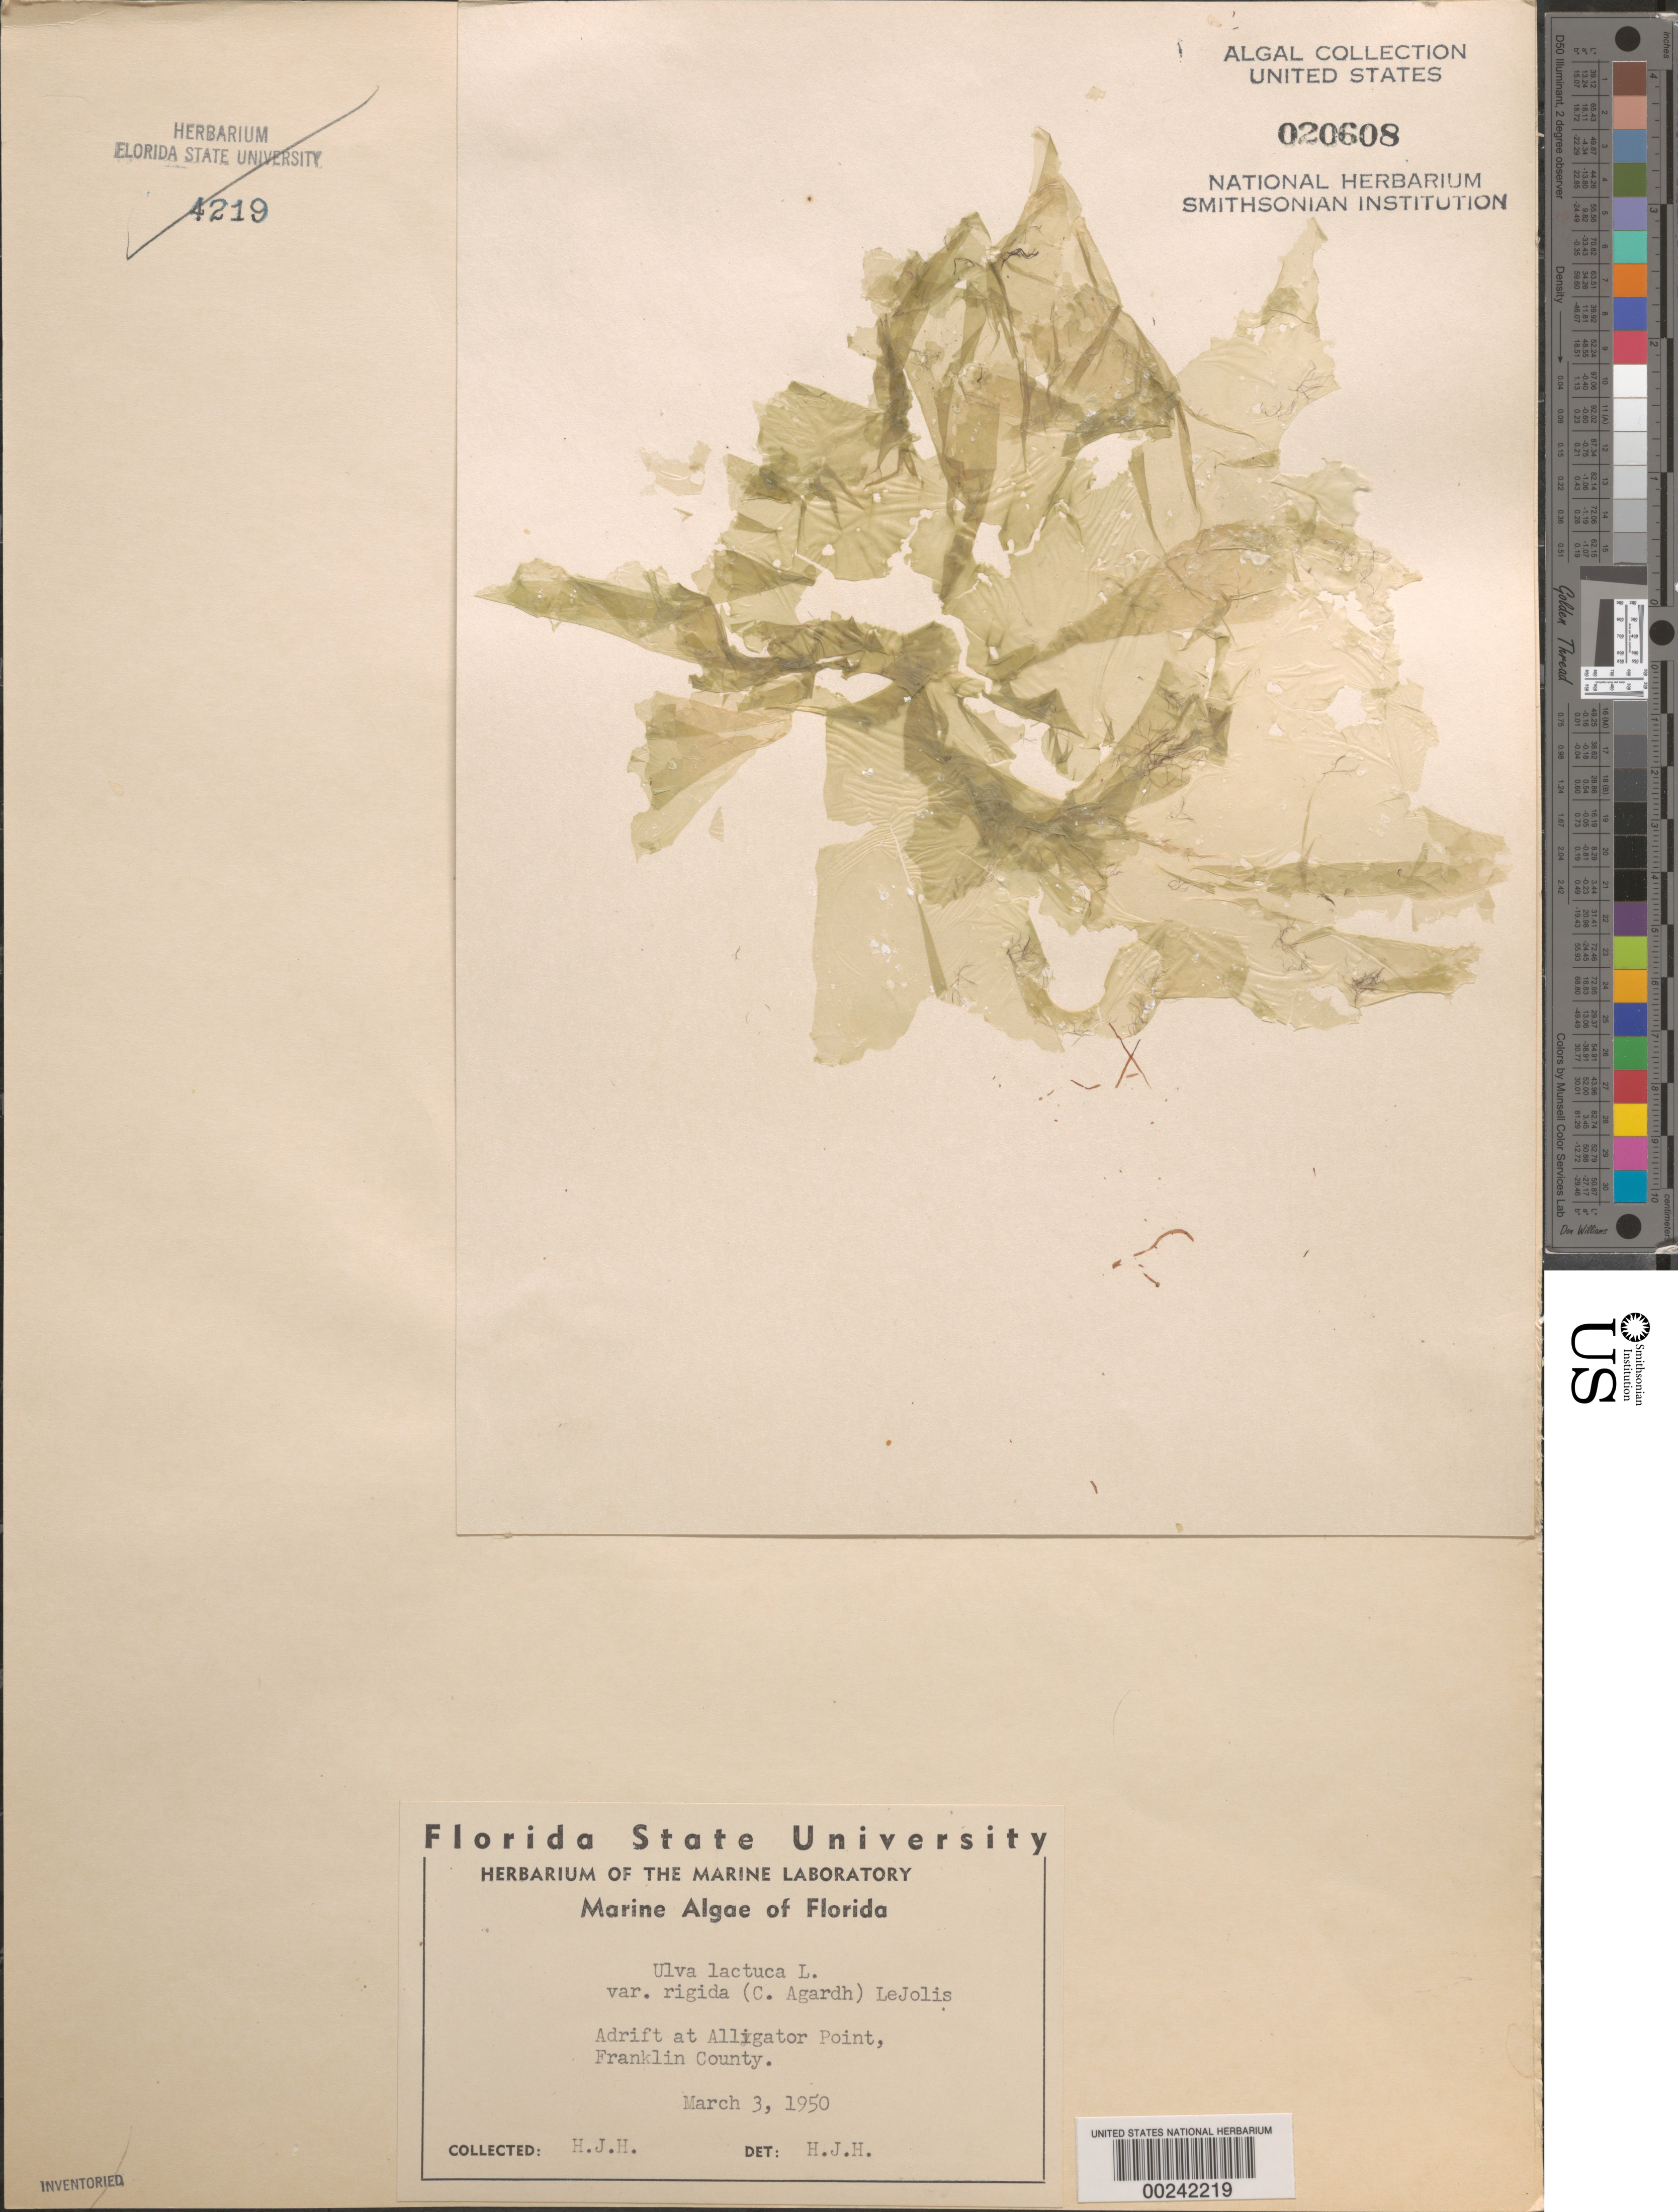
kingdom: Plantae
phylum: Chlorophyta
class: Ulvophyceae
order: Ulvales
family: Ulvaceae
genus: Ulva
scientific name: Ulva lactuca var. rigida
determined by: Humm, Harold J.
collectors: H. J. Humm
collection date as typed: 03 Mar 1950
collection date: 1950-03-03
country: United States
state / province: Florida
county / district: Franklin County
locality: Alligator Point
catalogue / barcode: US 20608